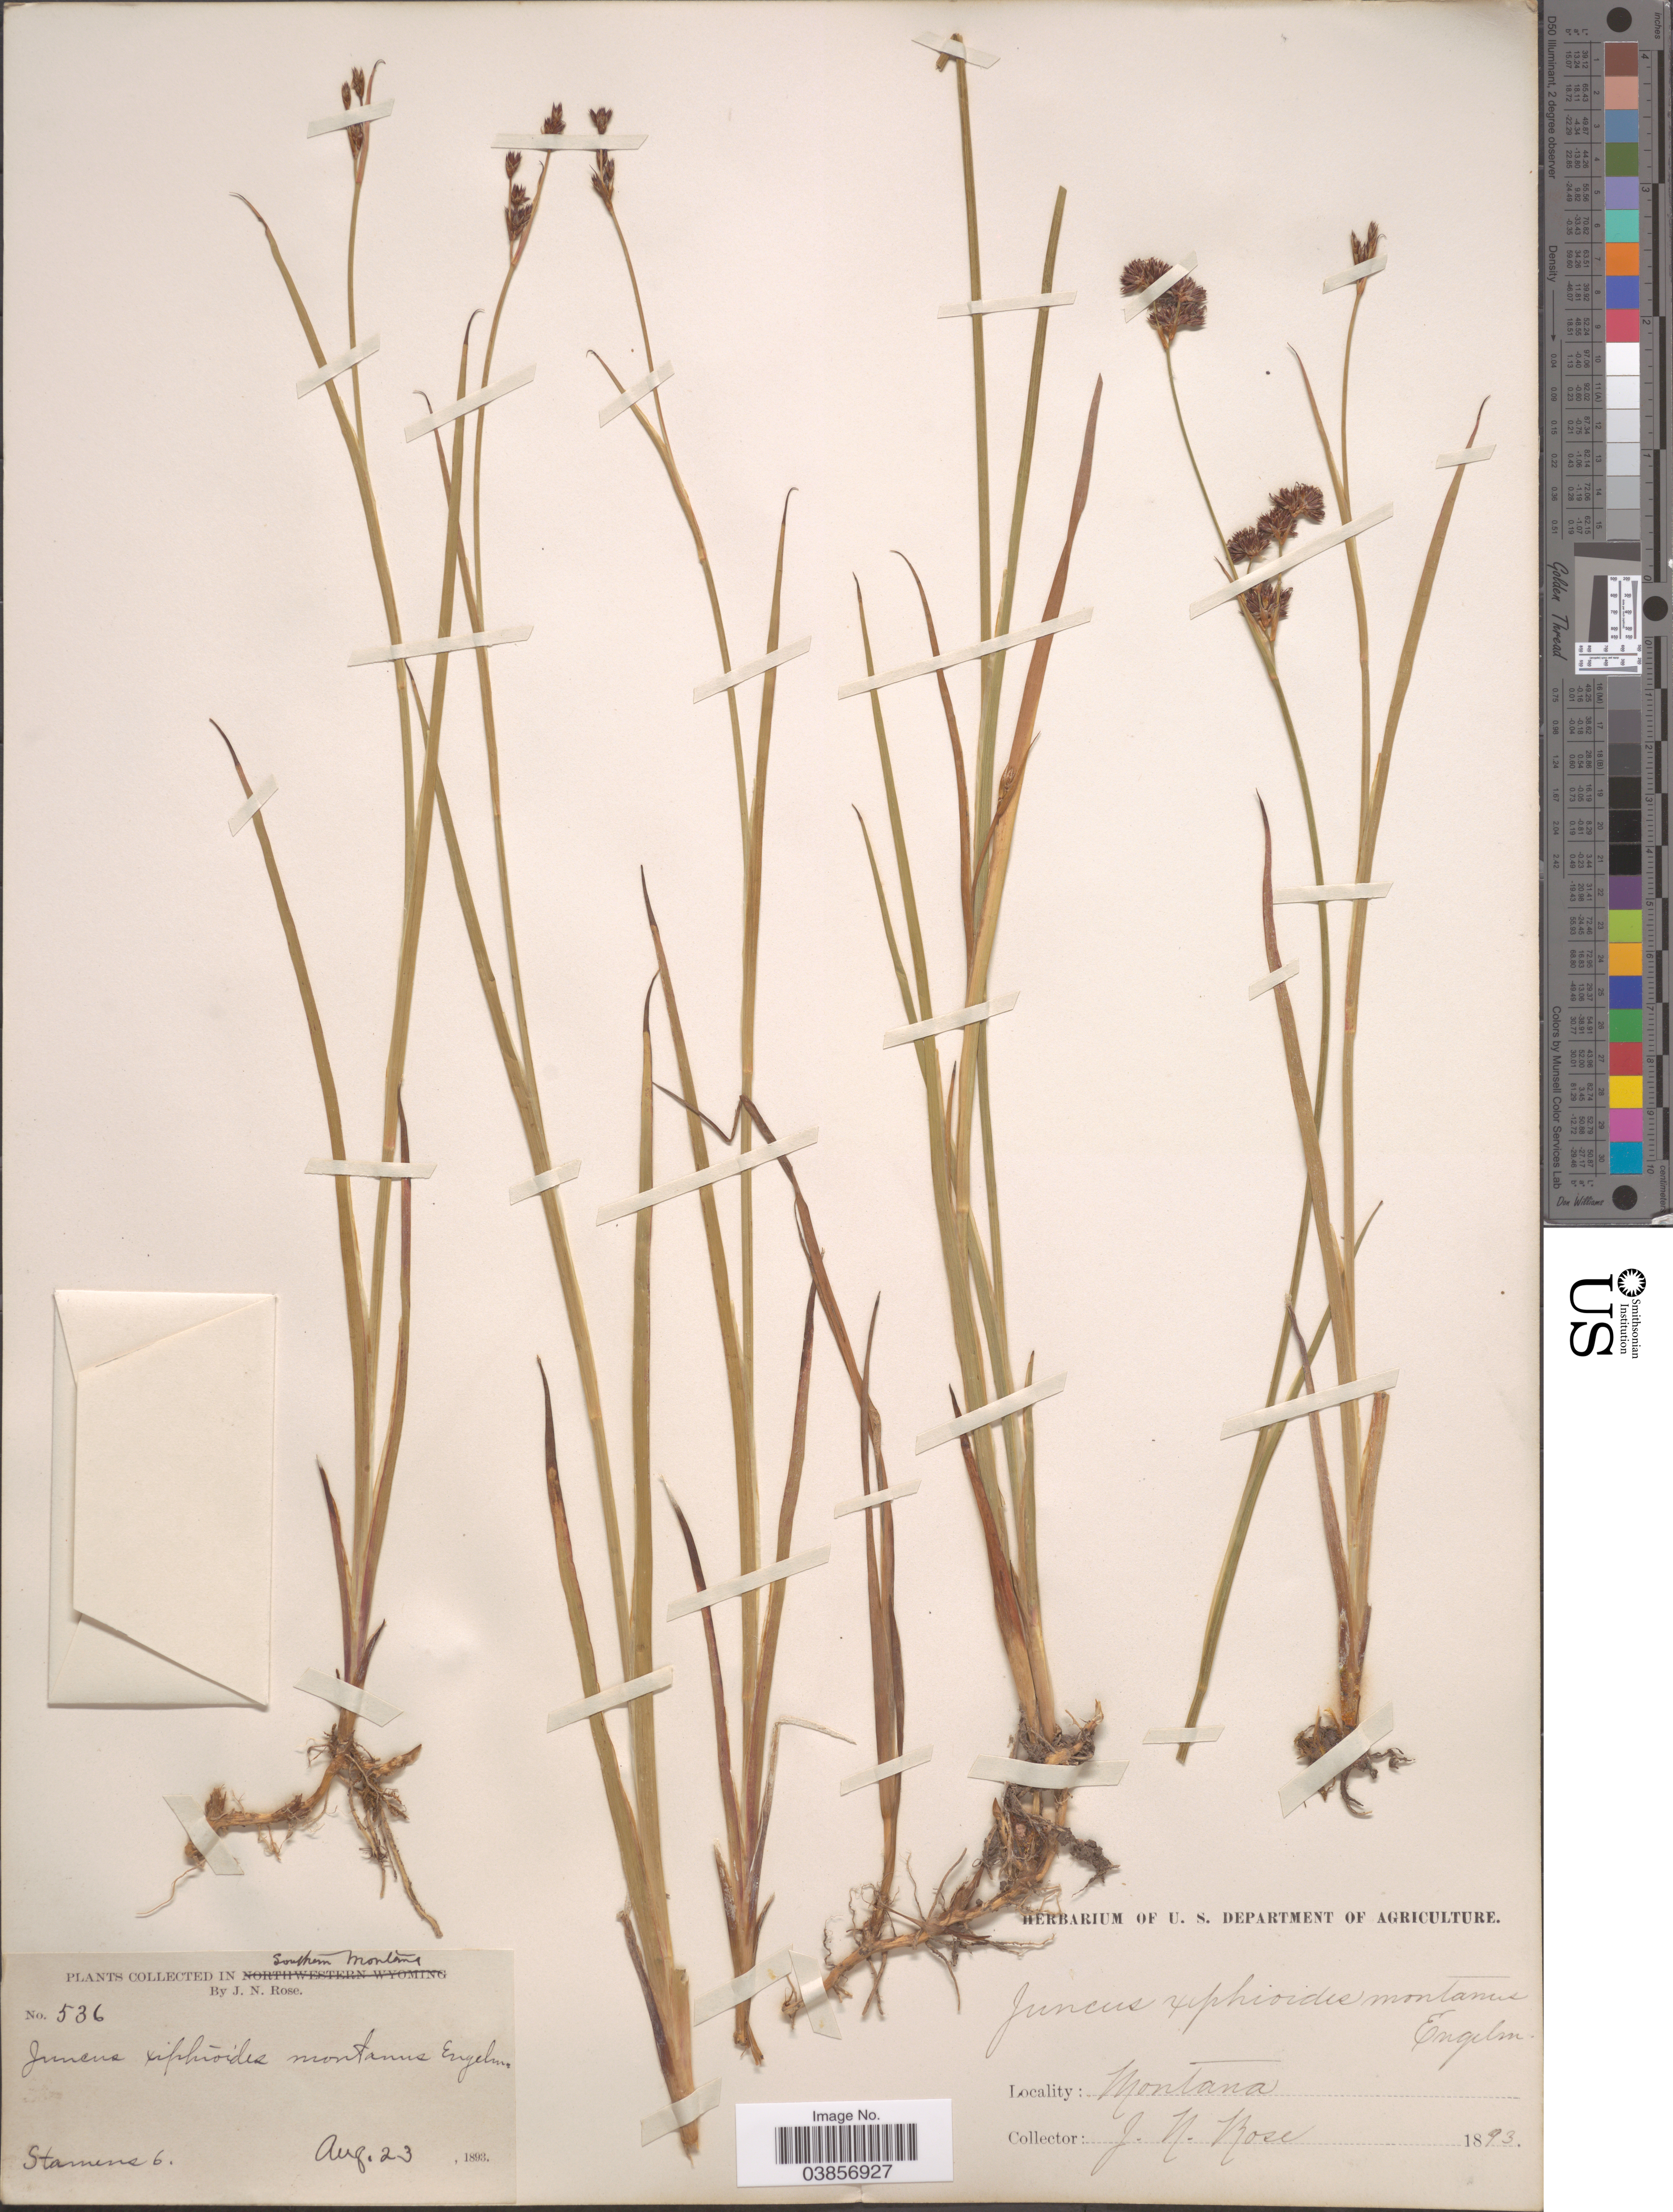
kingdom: Plantae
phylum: Tracheophyta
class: Liliopsida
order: Poales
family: Juncaceae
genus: Juncus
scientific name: Juncus saximontanus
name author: A. Nelson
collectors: J. N. Rose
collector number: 536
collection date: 1893-08-23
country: United States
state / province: Montana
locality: Southern Montana.